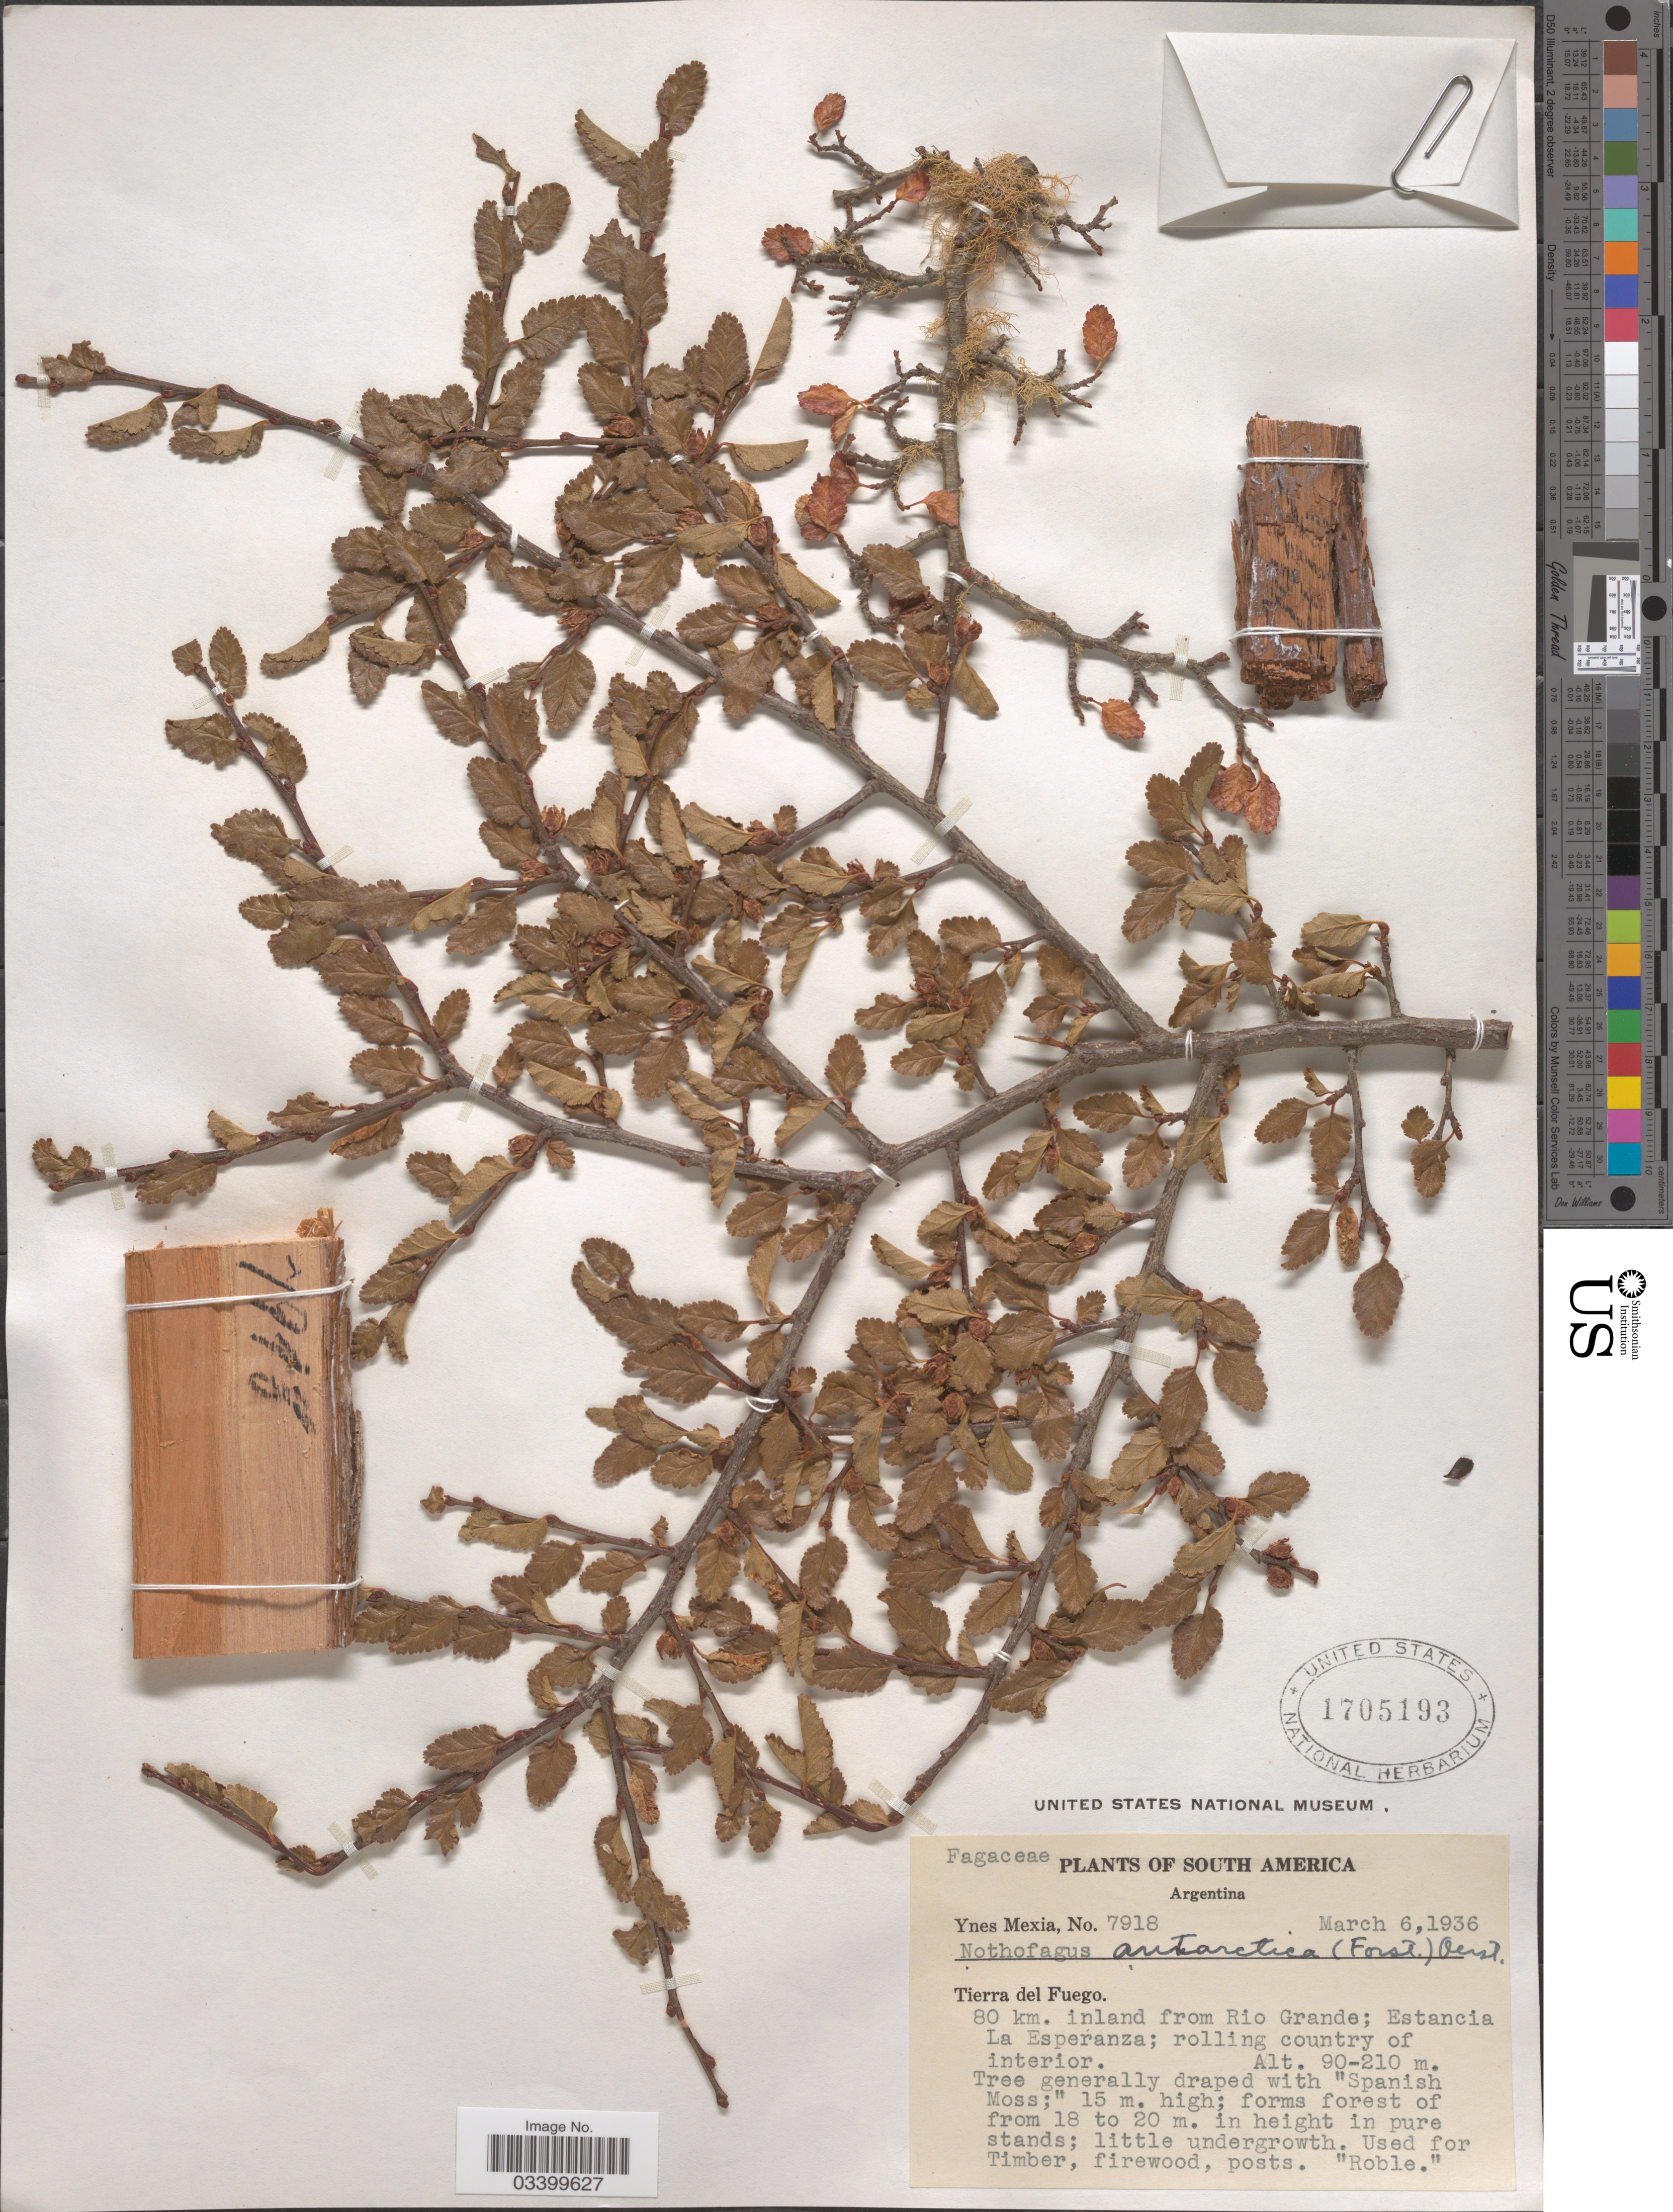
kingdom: Plantae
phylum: Tracheophyta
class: Magnoliopsida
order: Fagales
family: Nothofagaceae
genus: Nothofagus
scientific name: Nothofagus antarctica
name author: (G. Forst.) Oerst.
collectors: Y. Mexia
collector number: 7918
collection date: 1936-03-06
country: Argentina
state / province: Tierra del Fuego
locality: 80 km. inland from Rio Grande; Estancia La Esperanza; rolling country of interior.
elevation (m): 90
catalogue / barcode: US 1705193